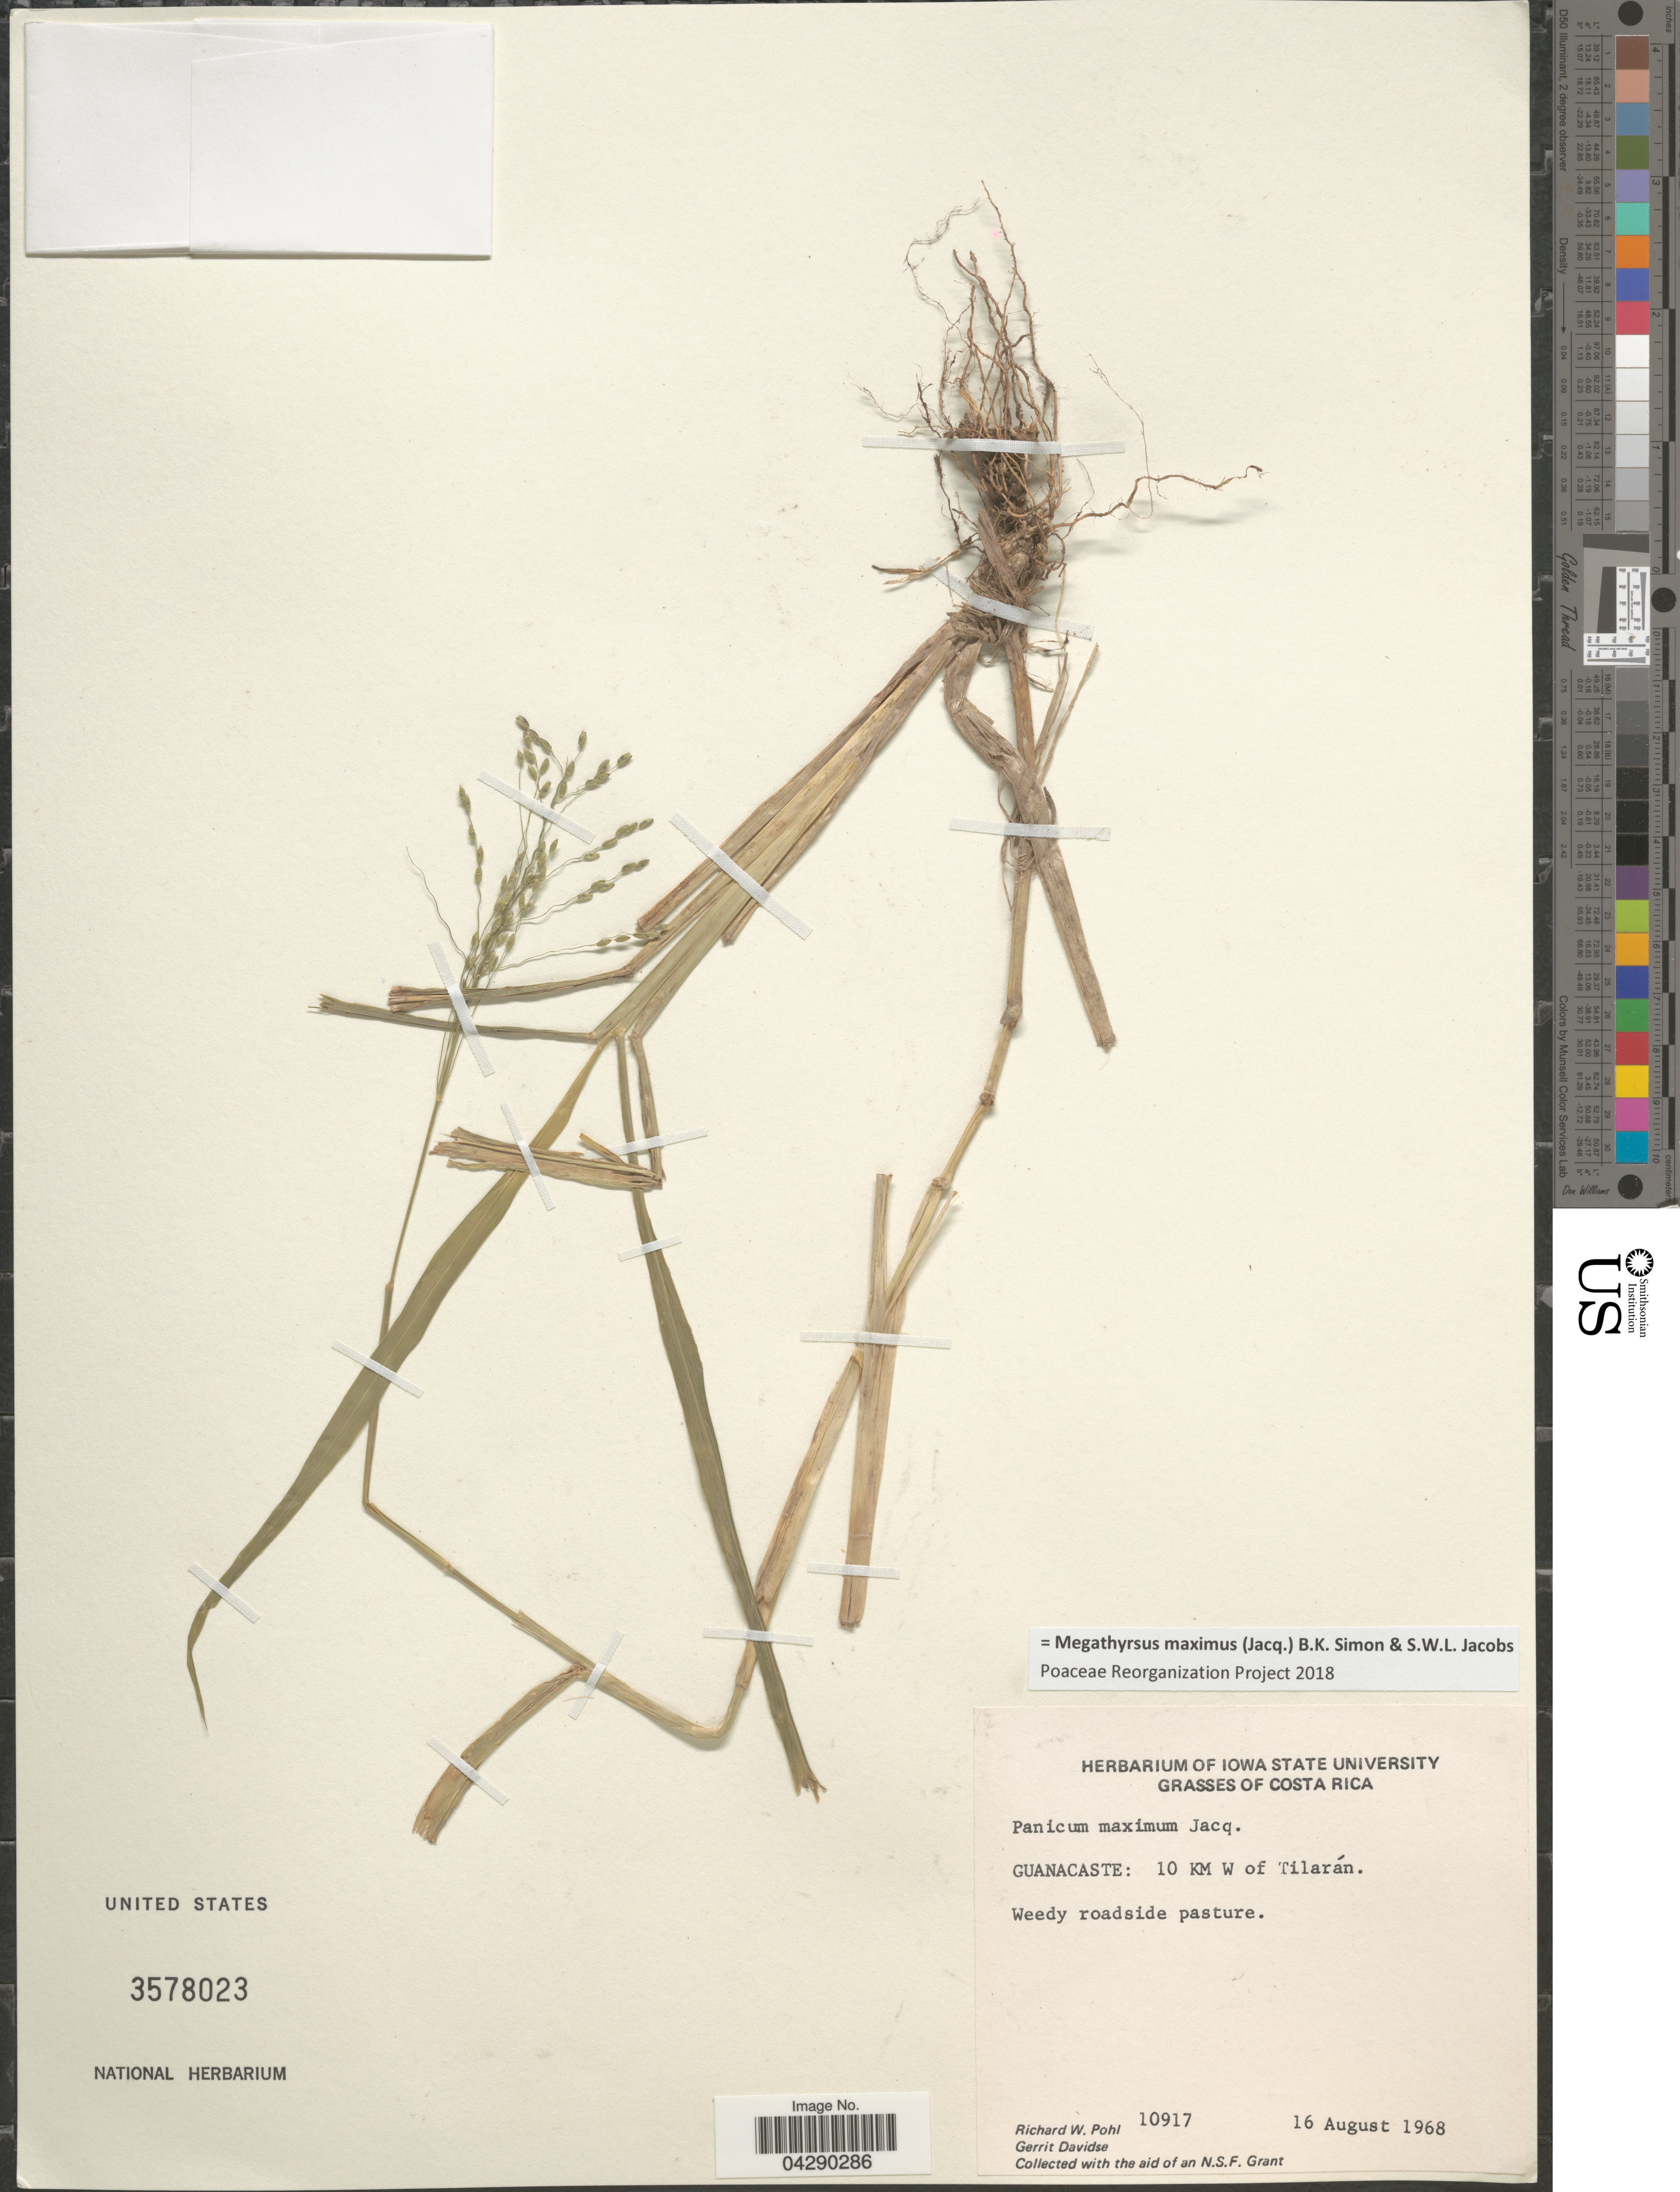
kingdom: Plantae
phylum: Tracheophyta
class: Liliopsida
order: Poales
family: Poaceae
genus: Megathyrsus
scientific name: Megathyrsus maximus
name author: (Jacq.) B.K. Simon & S.W.L. Jacobs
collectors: R. W. Pohl & G. Davidse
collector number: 10917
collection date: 1968-08-16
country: Costa Rica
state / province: Guanacaste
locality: Guanacaste: 10 KM W of Tilarán.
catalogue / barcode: US 3578023